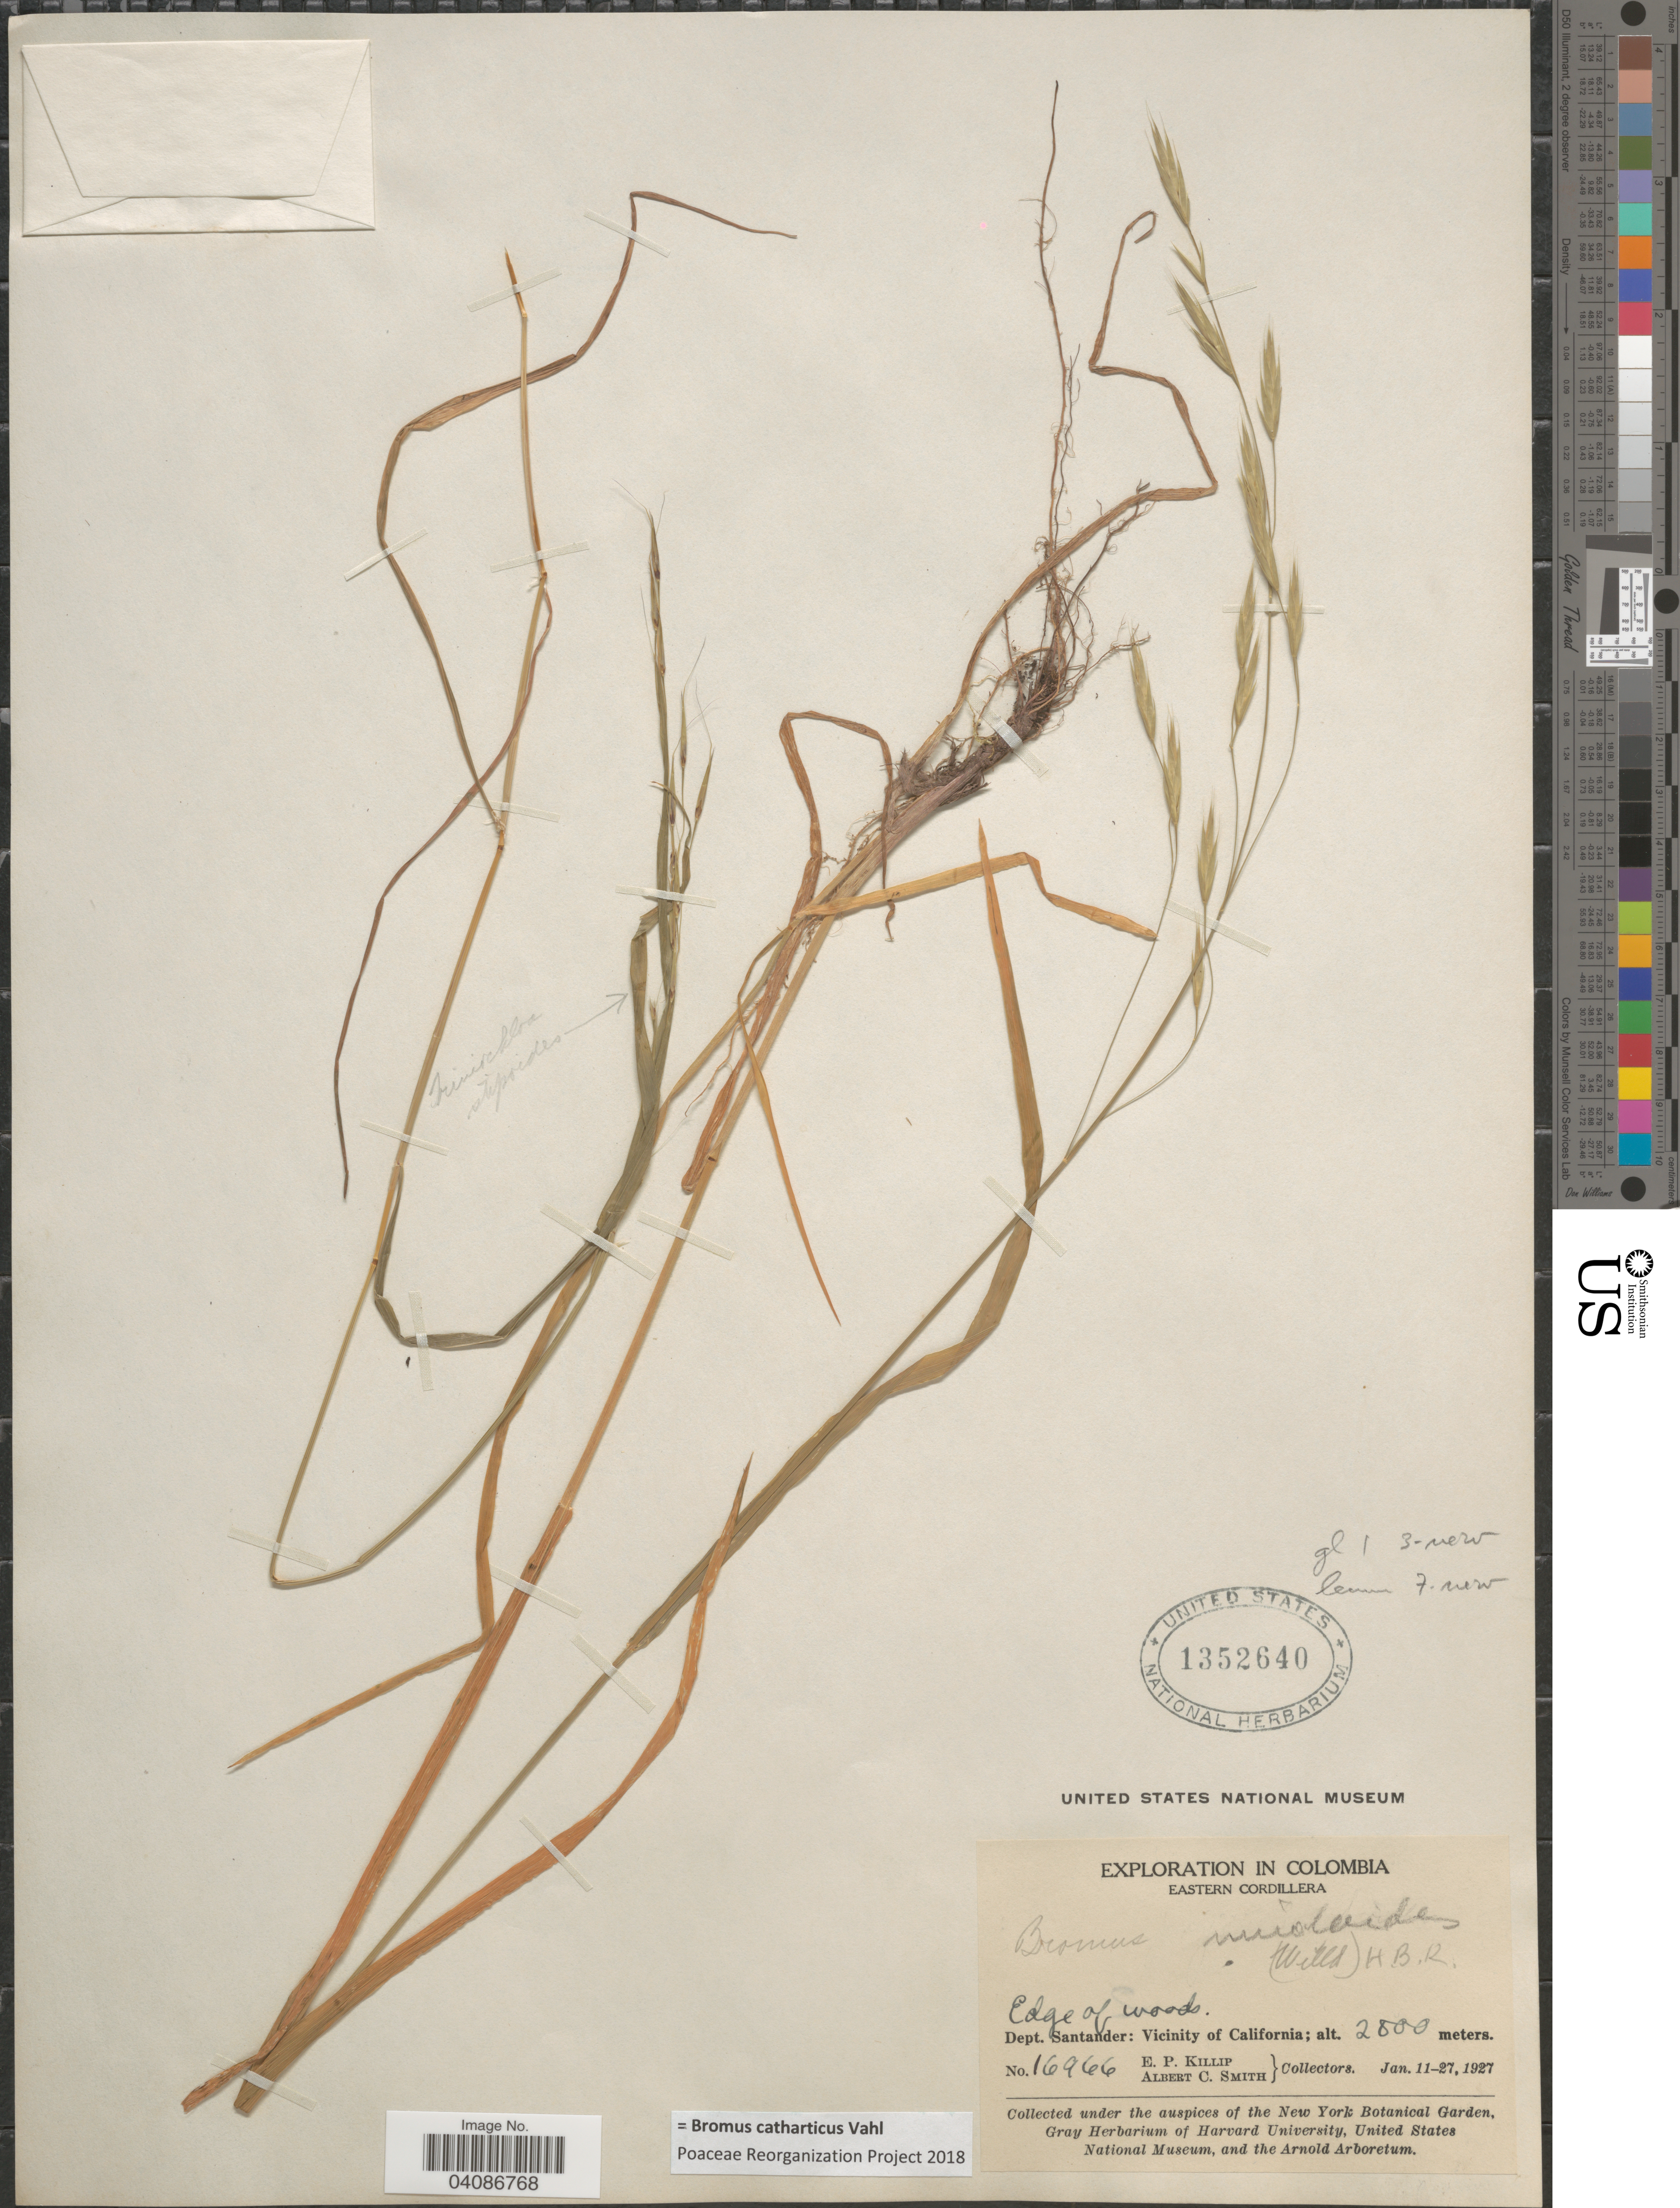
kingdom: Plantae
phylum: Tracheophyta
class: Liliopsida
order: Poales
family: Poaceae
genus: Bromus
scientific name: Bromus catharticus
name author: Vahl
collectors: E. P. Killip & A. C. Smith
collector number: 16966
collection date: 1927-01-11/1927-01-27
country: Colombia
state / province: Santander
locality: Eastern Cordillera. Dept. Santander: Vicinity of California.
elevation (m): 2800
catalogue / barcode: US 1352640